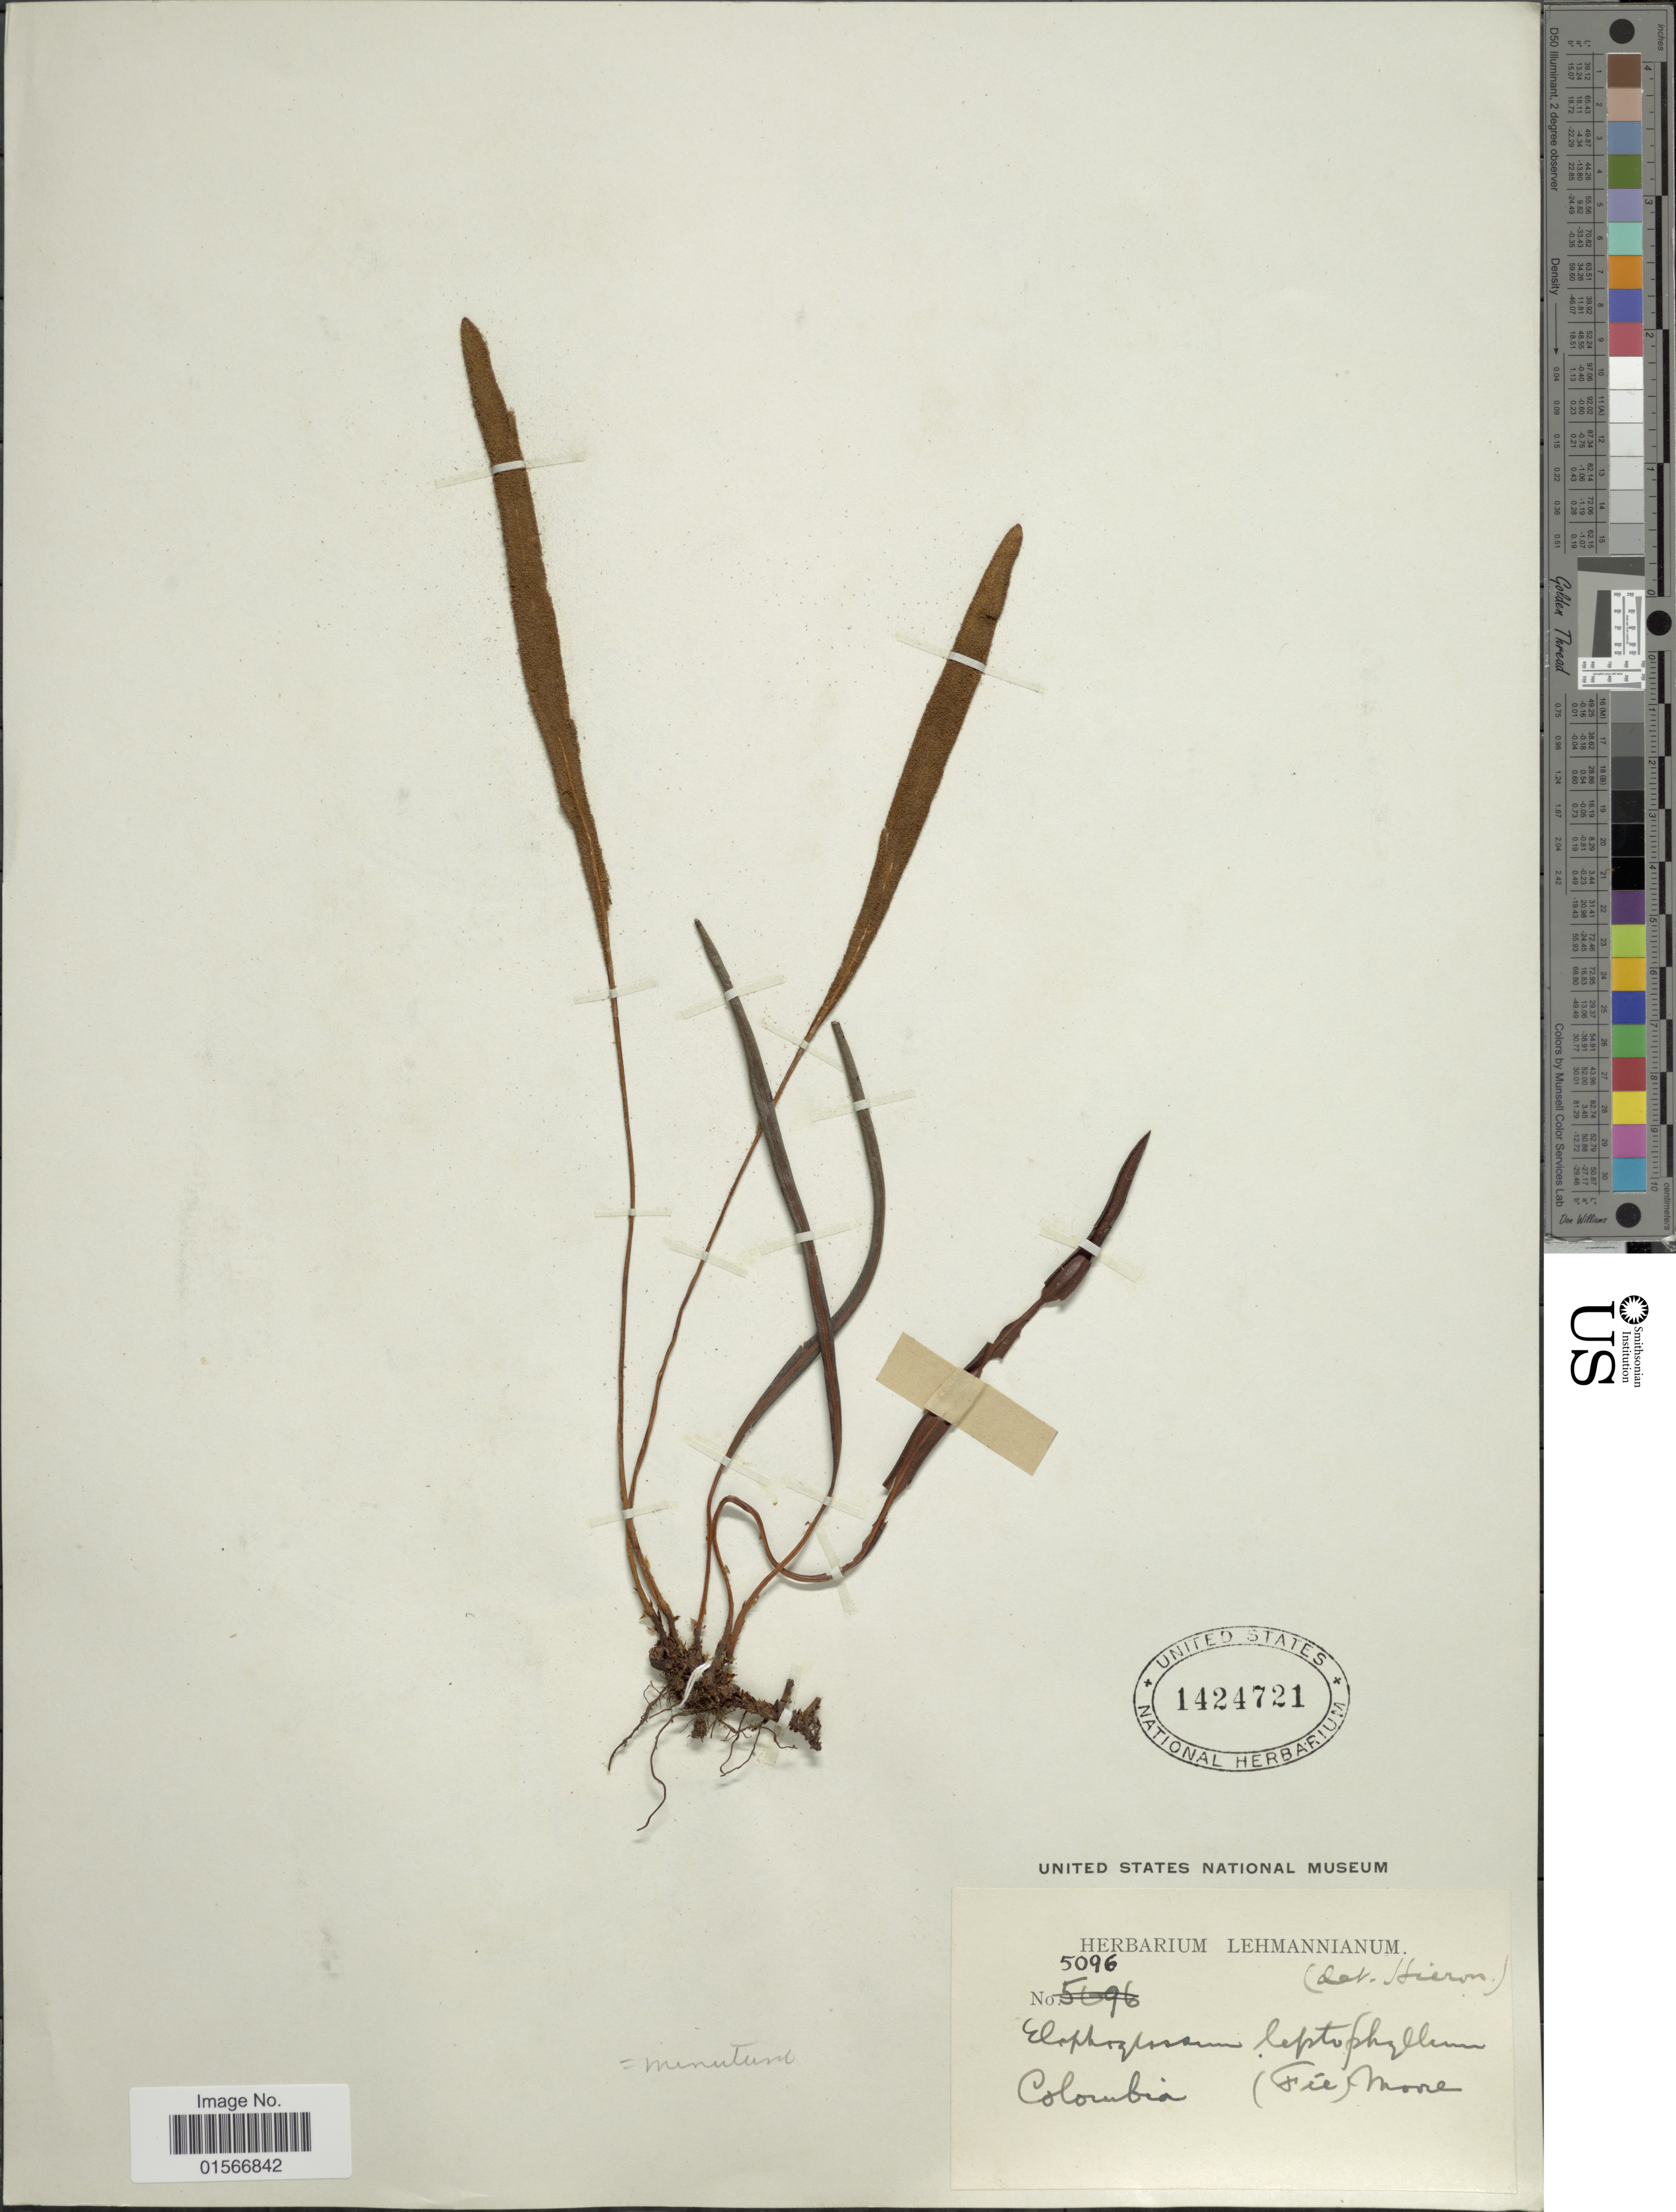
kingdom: Plantae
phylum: Tracheophyta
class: Polypodiopsida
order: Polypodiales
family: Dryopteridaceae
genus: Elaphoglossum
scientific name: Elaphoglossum leptophyllum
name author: (Fée) T. Moore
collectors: ex herb. Lehmannianum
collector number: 5096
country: Colombia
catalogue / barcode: US 1424721